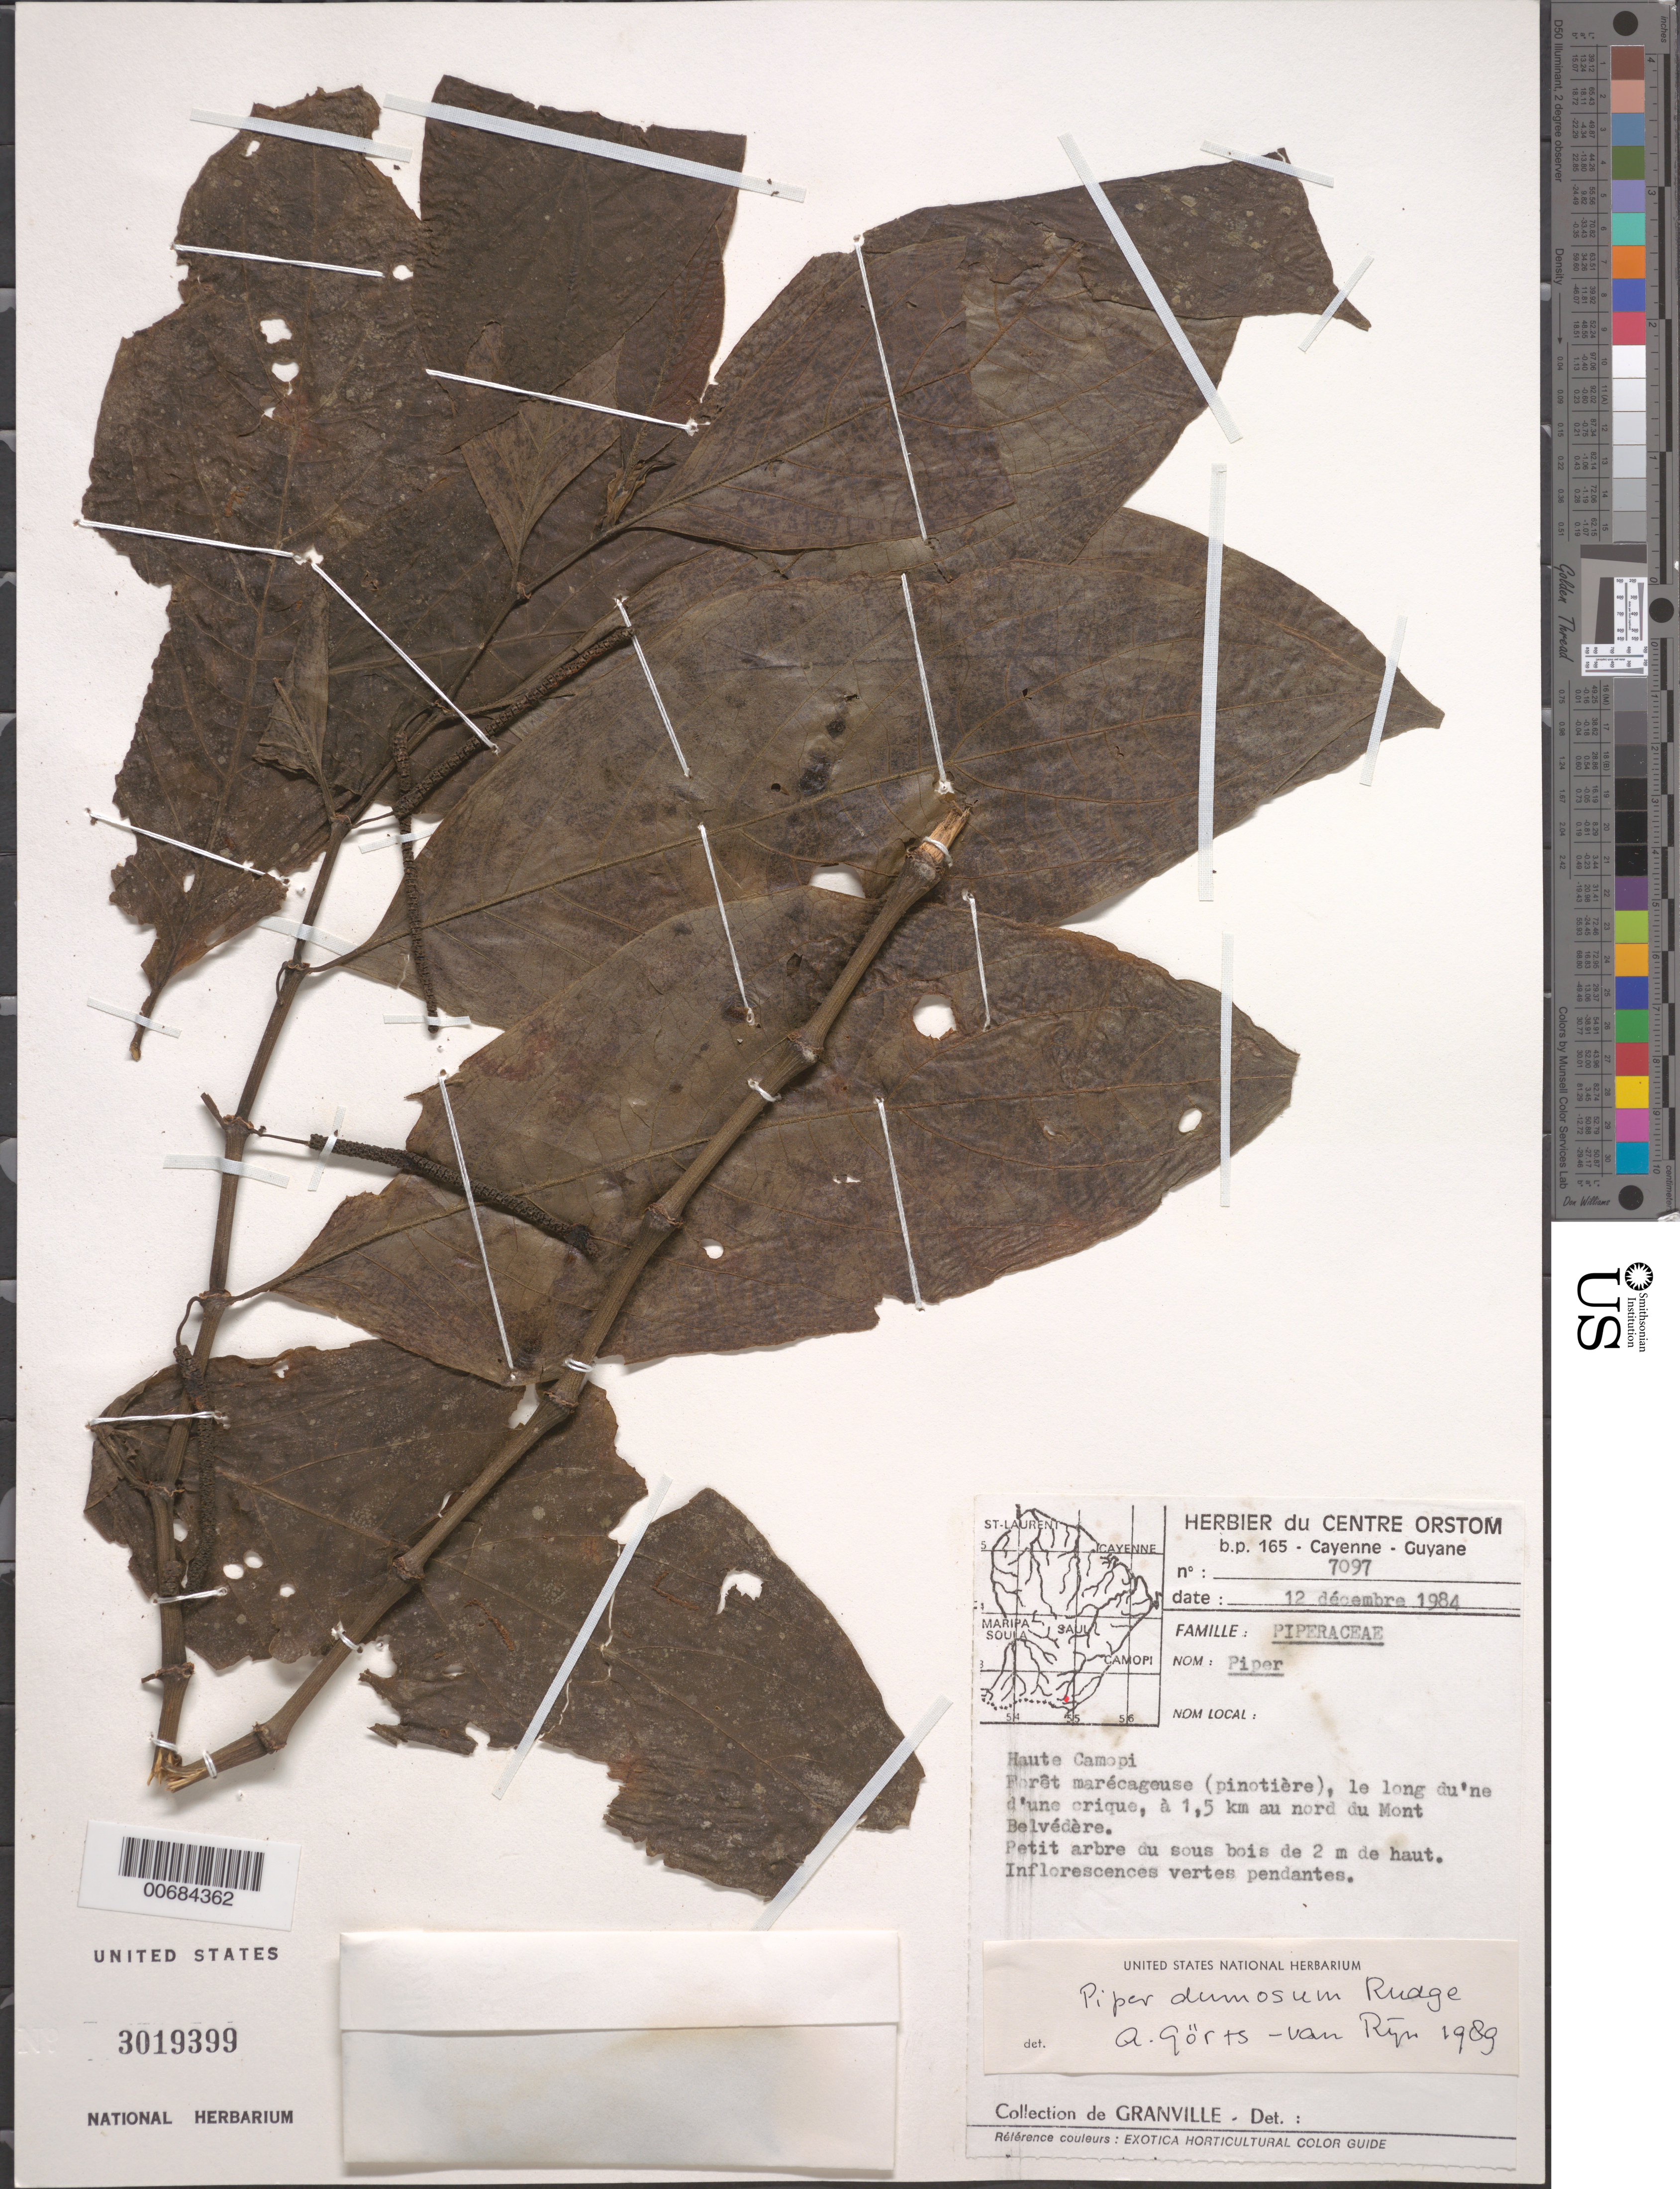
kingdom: Plantae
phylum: Tracheophyta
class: Magnoliopsida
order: Piperales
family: Piperaceae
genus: Piper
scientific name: Piper dumosum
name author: Rudge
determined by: Görts-van Rijn, A. R. A.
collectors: J.-J. de Granville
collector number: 7097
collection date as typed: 12-Dec-84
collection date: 1984-12-12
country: French Guiana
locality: Mont Belvédère, haute Camopi, 1.5 km Nord du Mont Belvédère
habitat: Forêt marécageuse (pinotiere), le long d'une crique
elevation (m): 180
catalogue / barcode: US 3019399